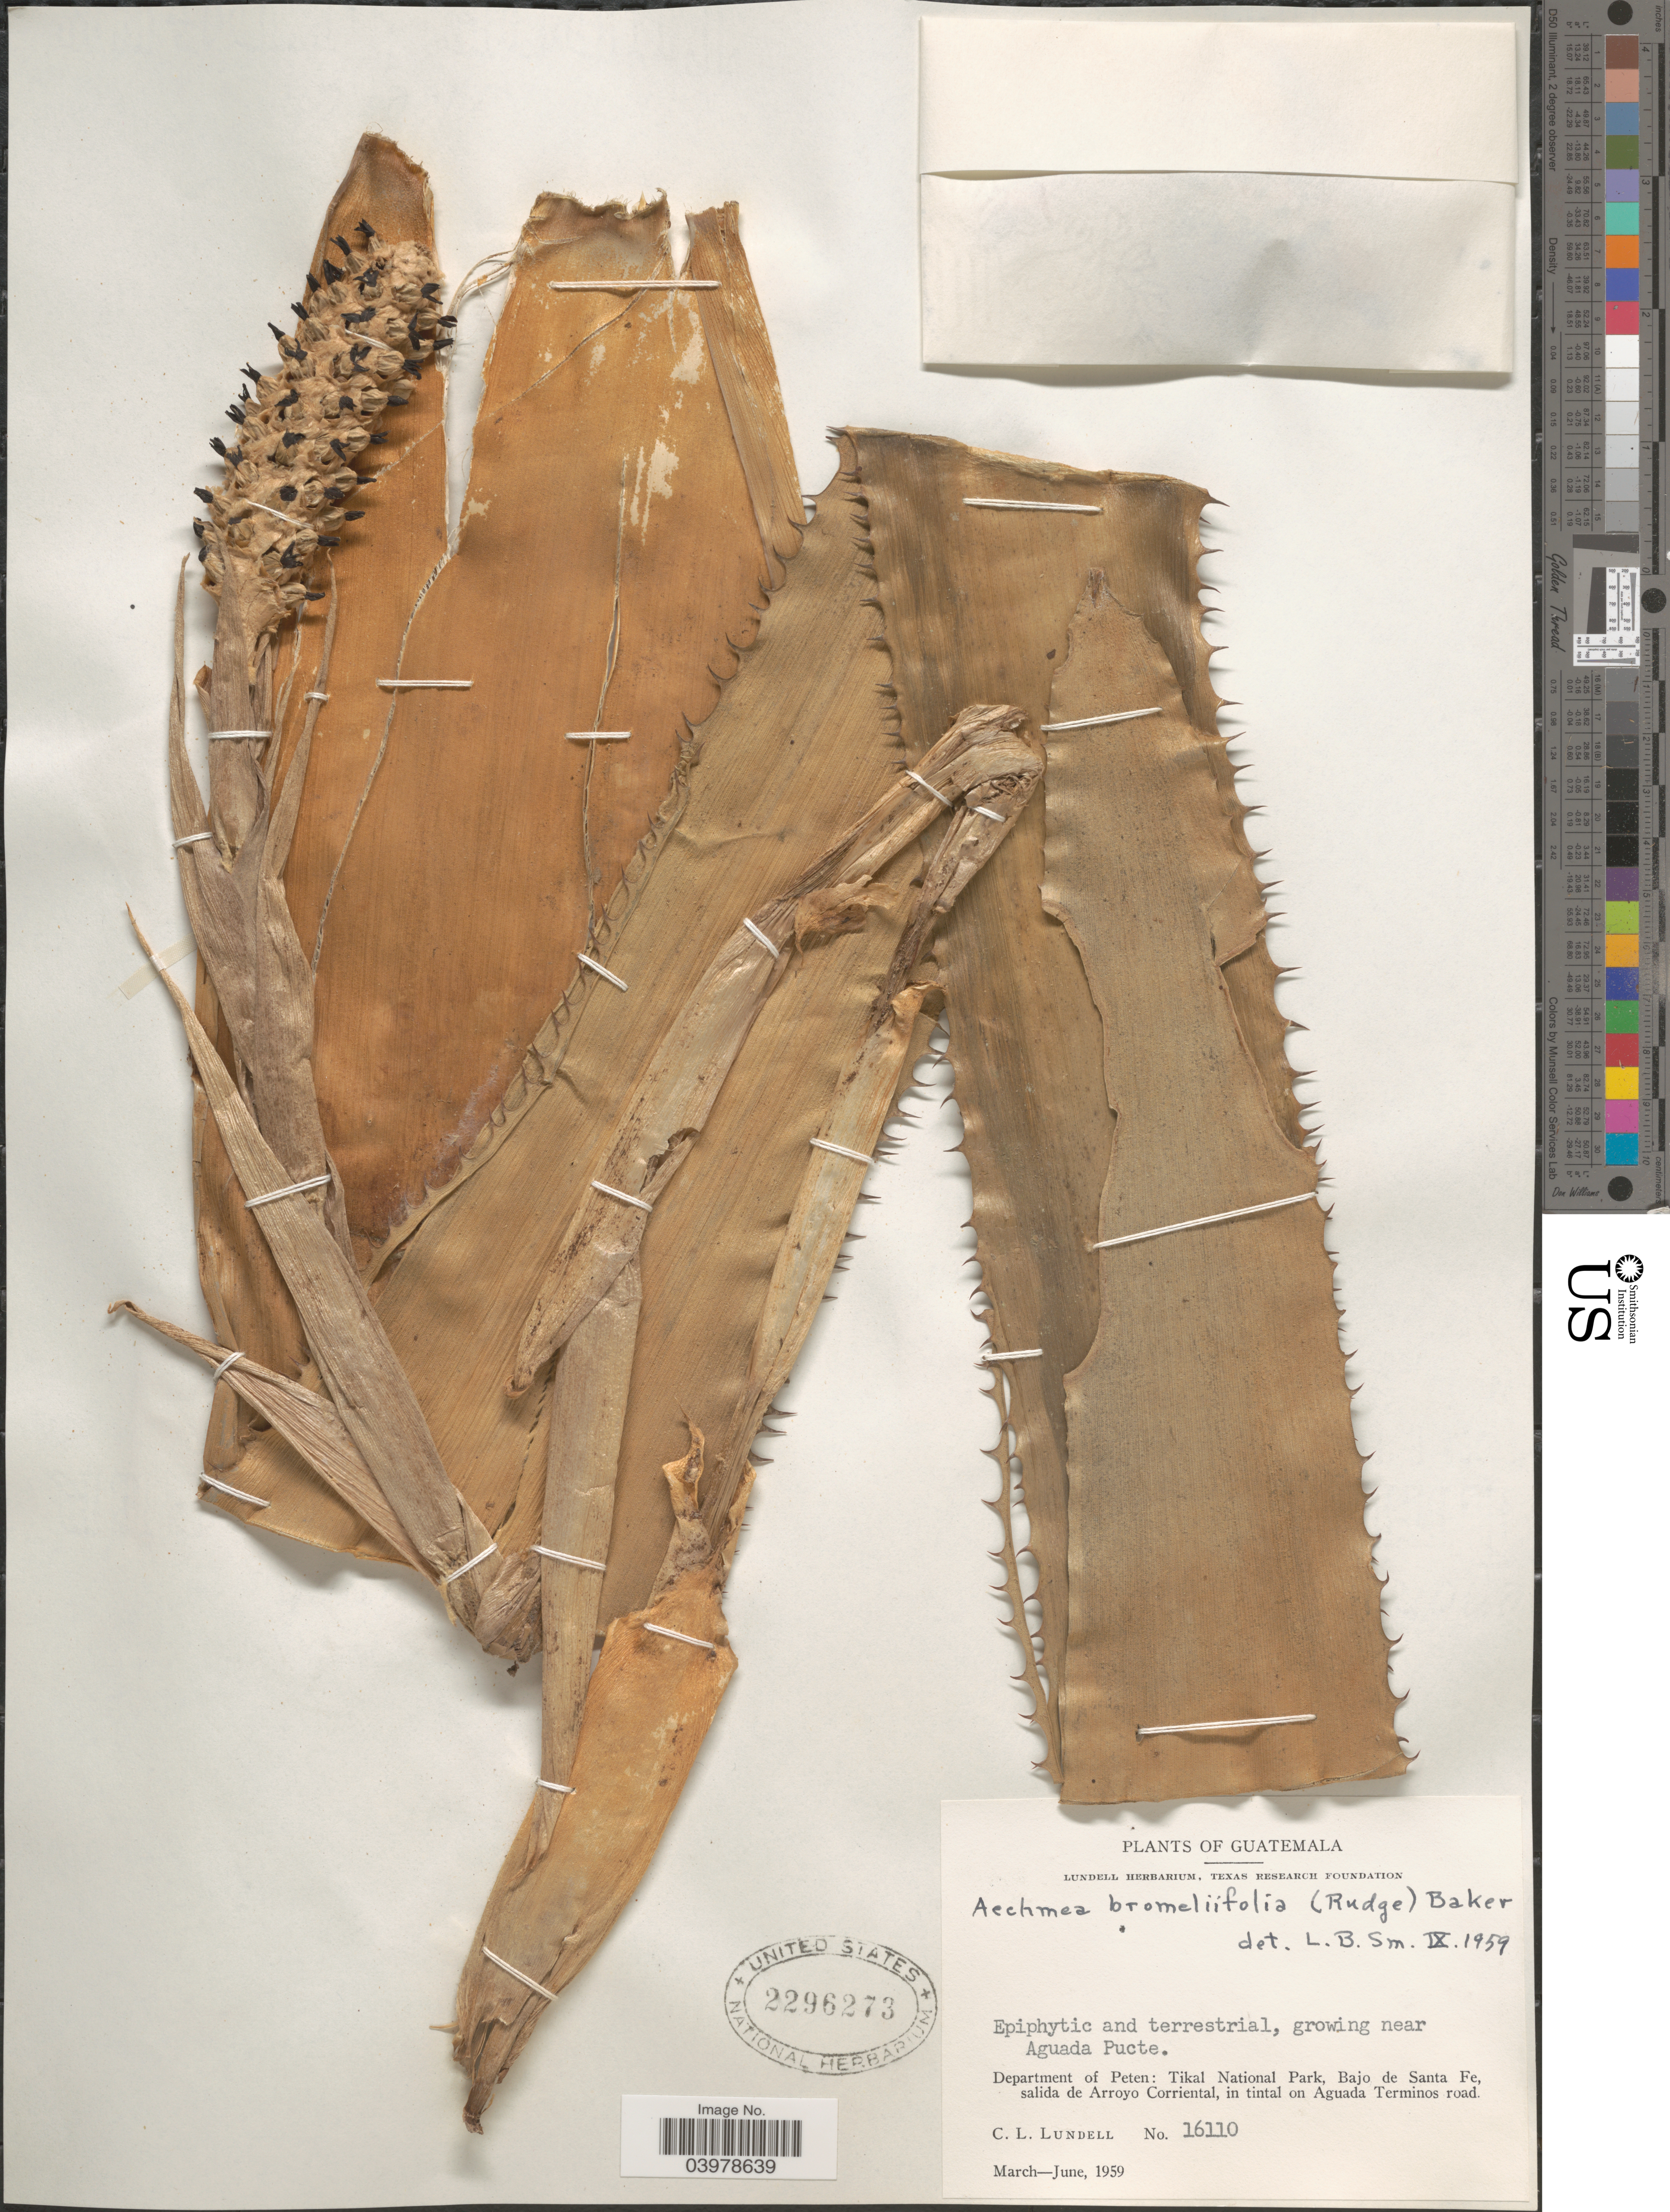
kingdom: Plantae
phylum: Tracheophyta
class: Liliopsida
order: Poales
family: Bromeliaceae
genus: Aechmea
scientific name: Aechmea bromeliifolia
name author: (Rudge) Baker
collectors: C. L. Lundell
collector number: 16110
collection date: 1959-03/1959-06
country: Guatemala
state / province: El Peten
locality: Near Aguada Pucte. Department of Peten: Tikal National Park, Bajo de Santa Fe, salida de Arroyo Corriental, in tintal on Aguada Terminos road.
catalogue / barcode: US 2296273